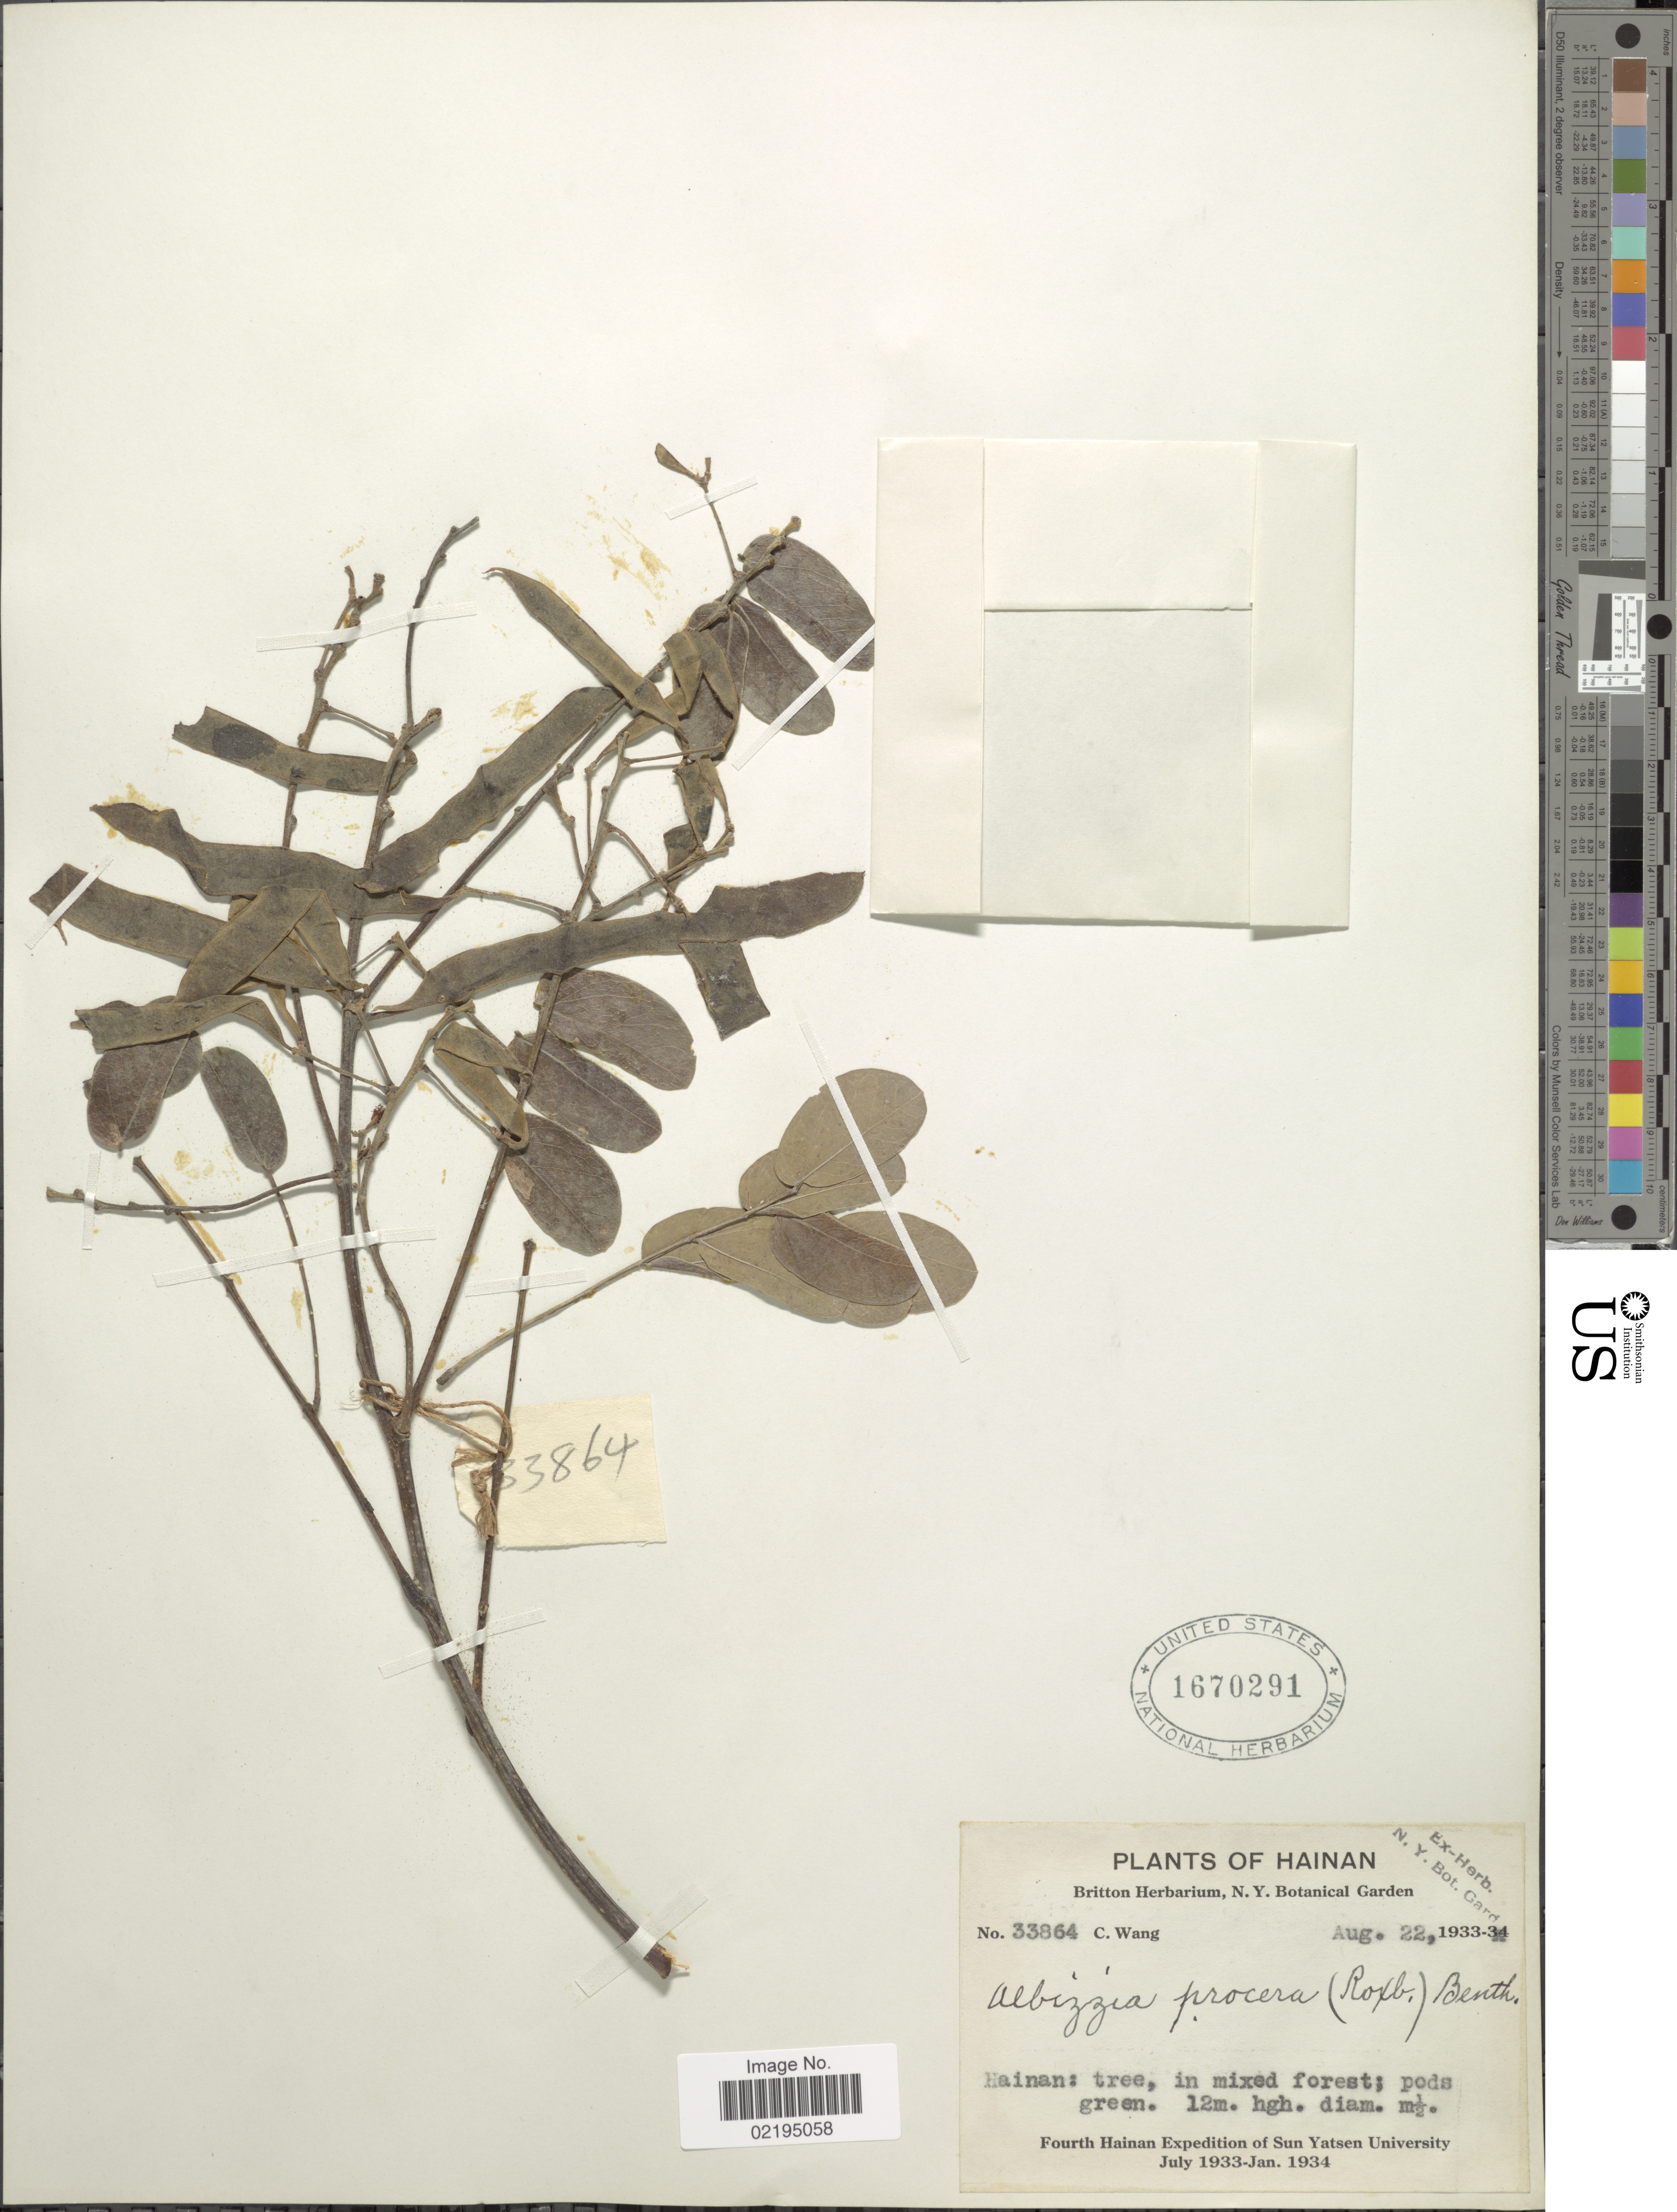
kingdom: Plantae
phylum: Tracheophyta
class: Magnoliopsida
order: Fabales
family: Fabaceae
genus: Albizia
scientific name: Albizia procera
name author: (Roxb.) Benth.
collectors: C. Wang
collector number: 33864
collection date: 1933-08-22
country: China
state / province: Hainan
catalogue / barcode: US 1670291